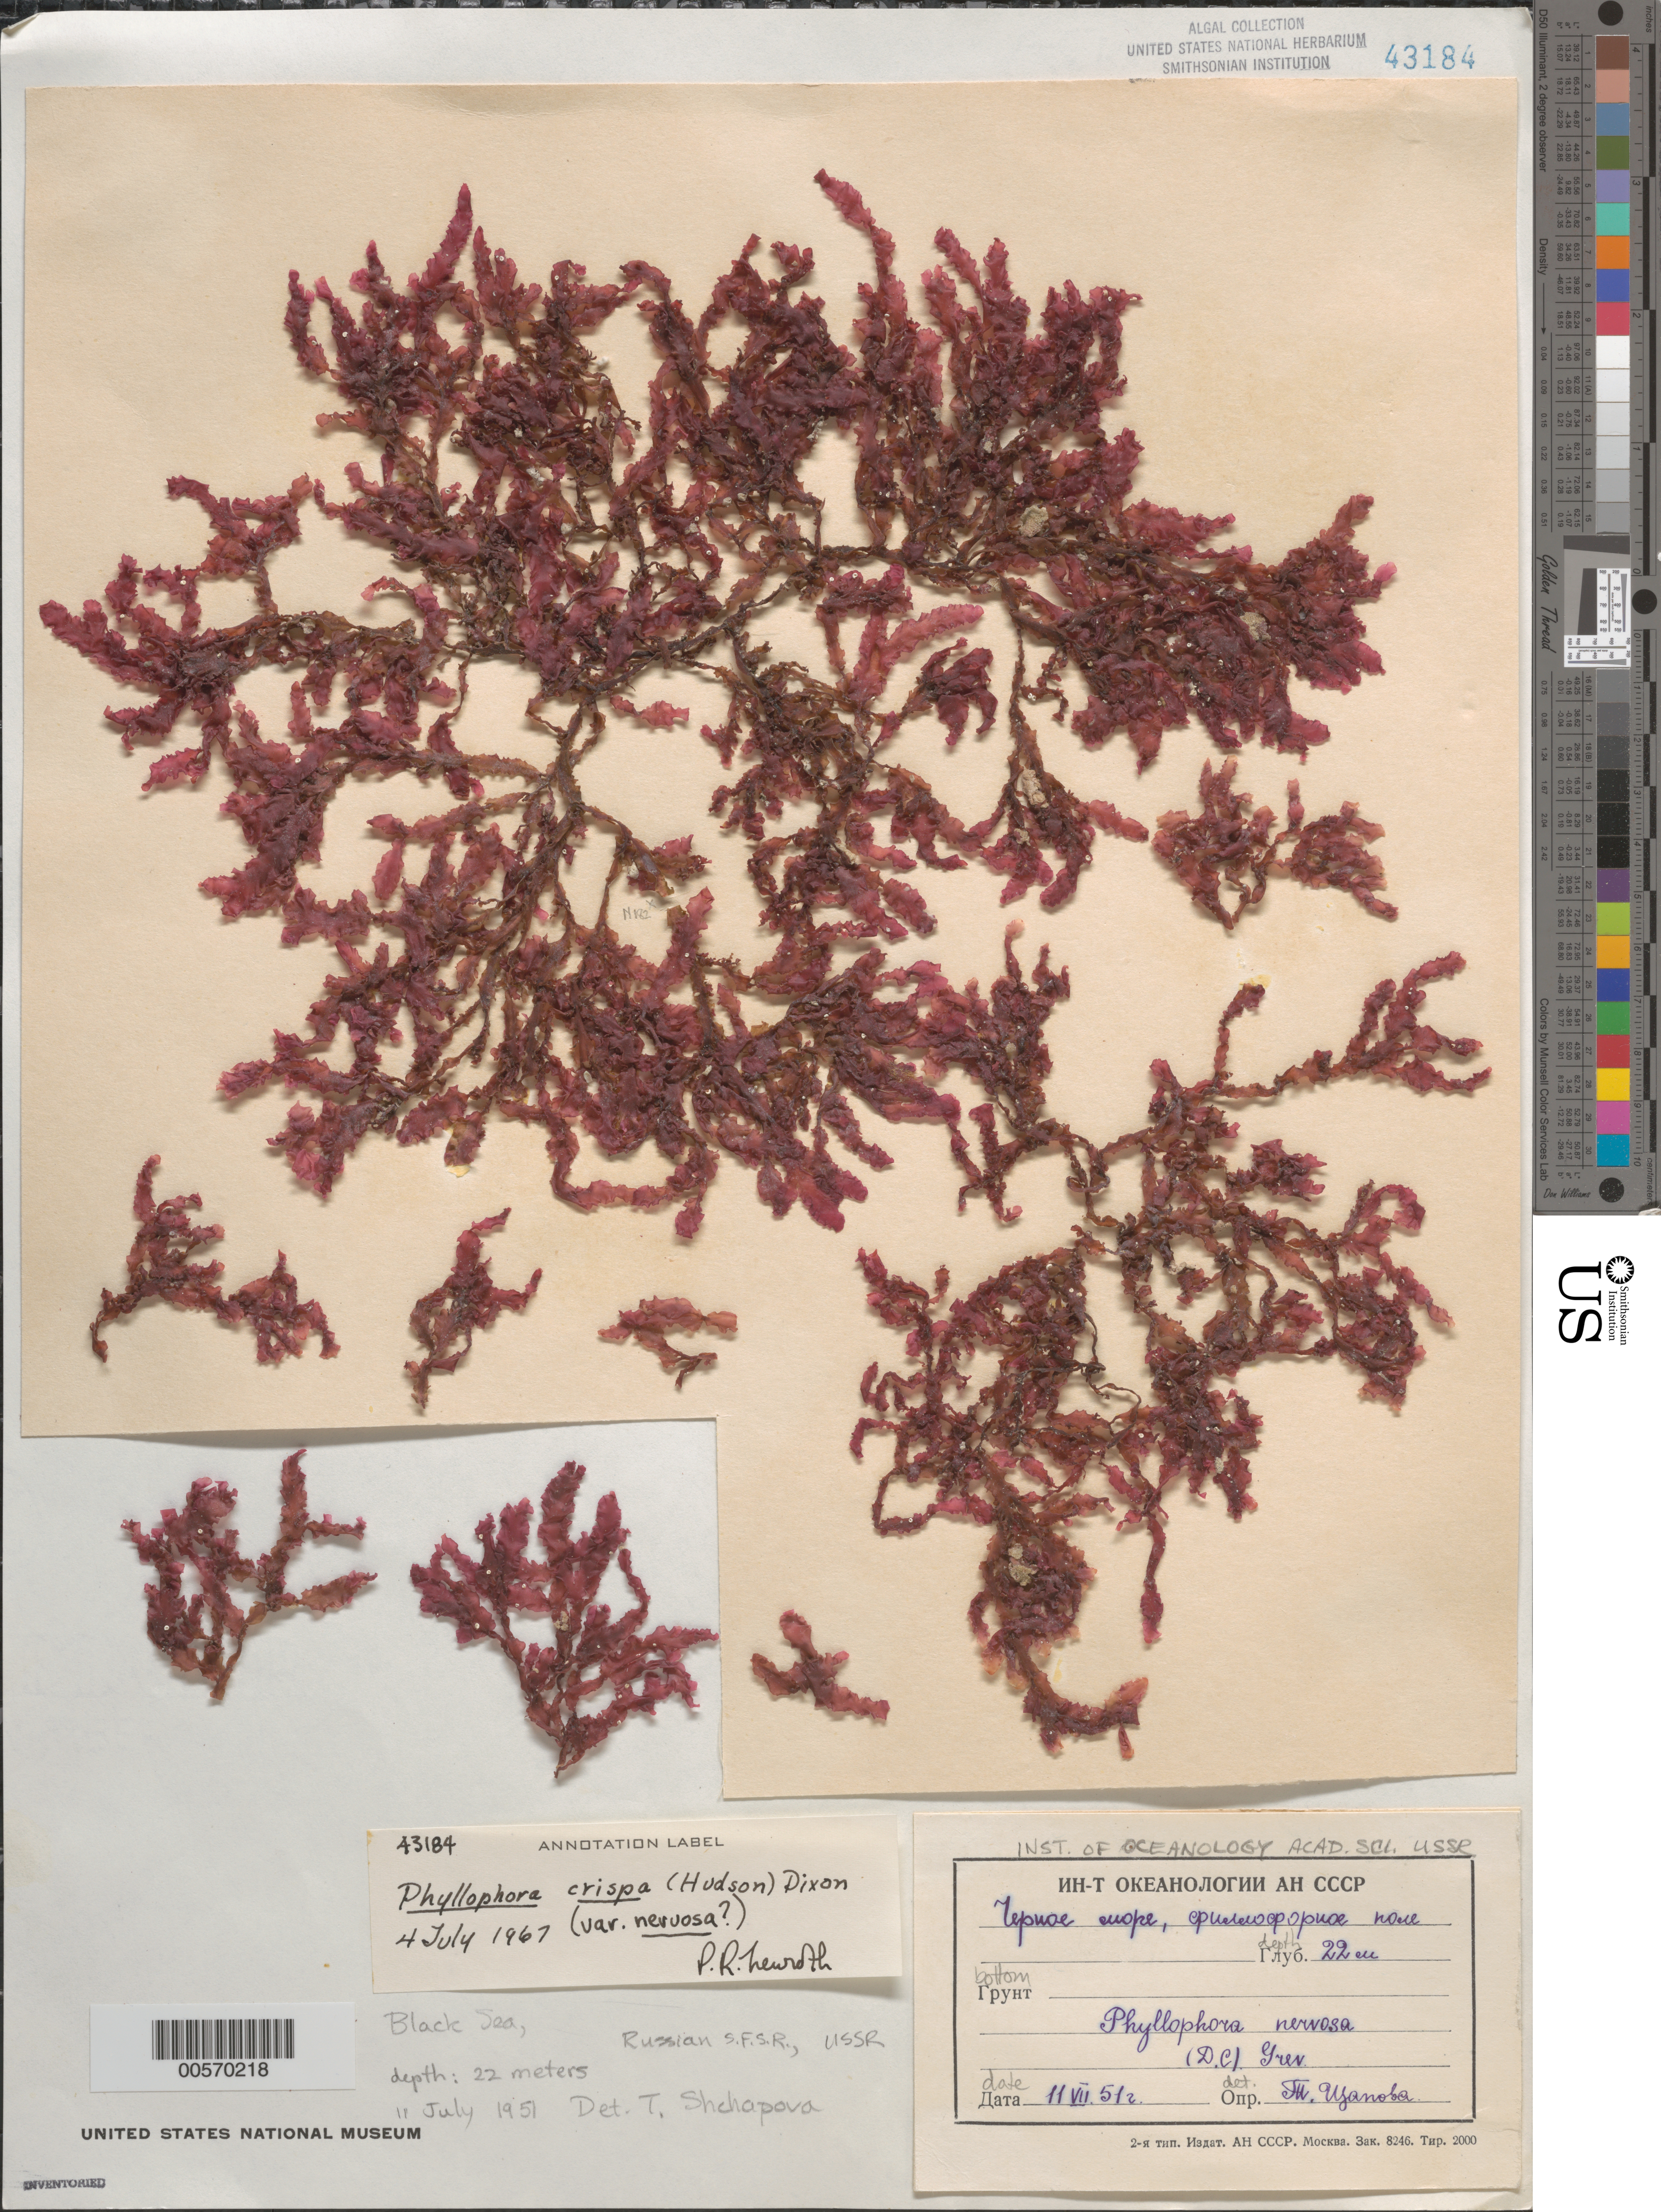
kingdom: Plantae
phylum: Rhodophyta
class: Florideophyceae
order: Gigartinales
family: Phyllophoraceae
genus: Phyllophora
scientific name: Phyllophora crispa var. nervosa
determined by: Newroth, P. R.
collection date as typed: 11 Jul 1951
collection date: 1951-07-11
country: Russian Federation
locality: Black sea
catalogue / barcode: US 43184